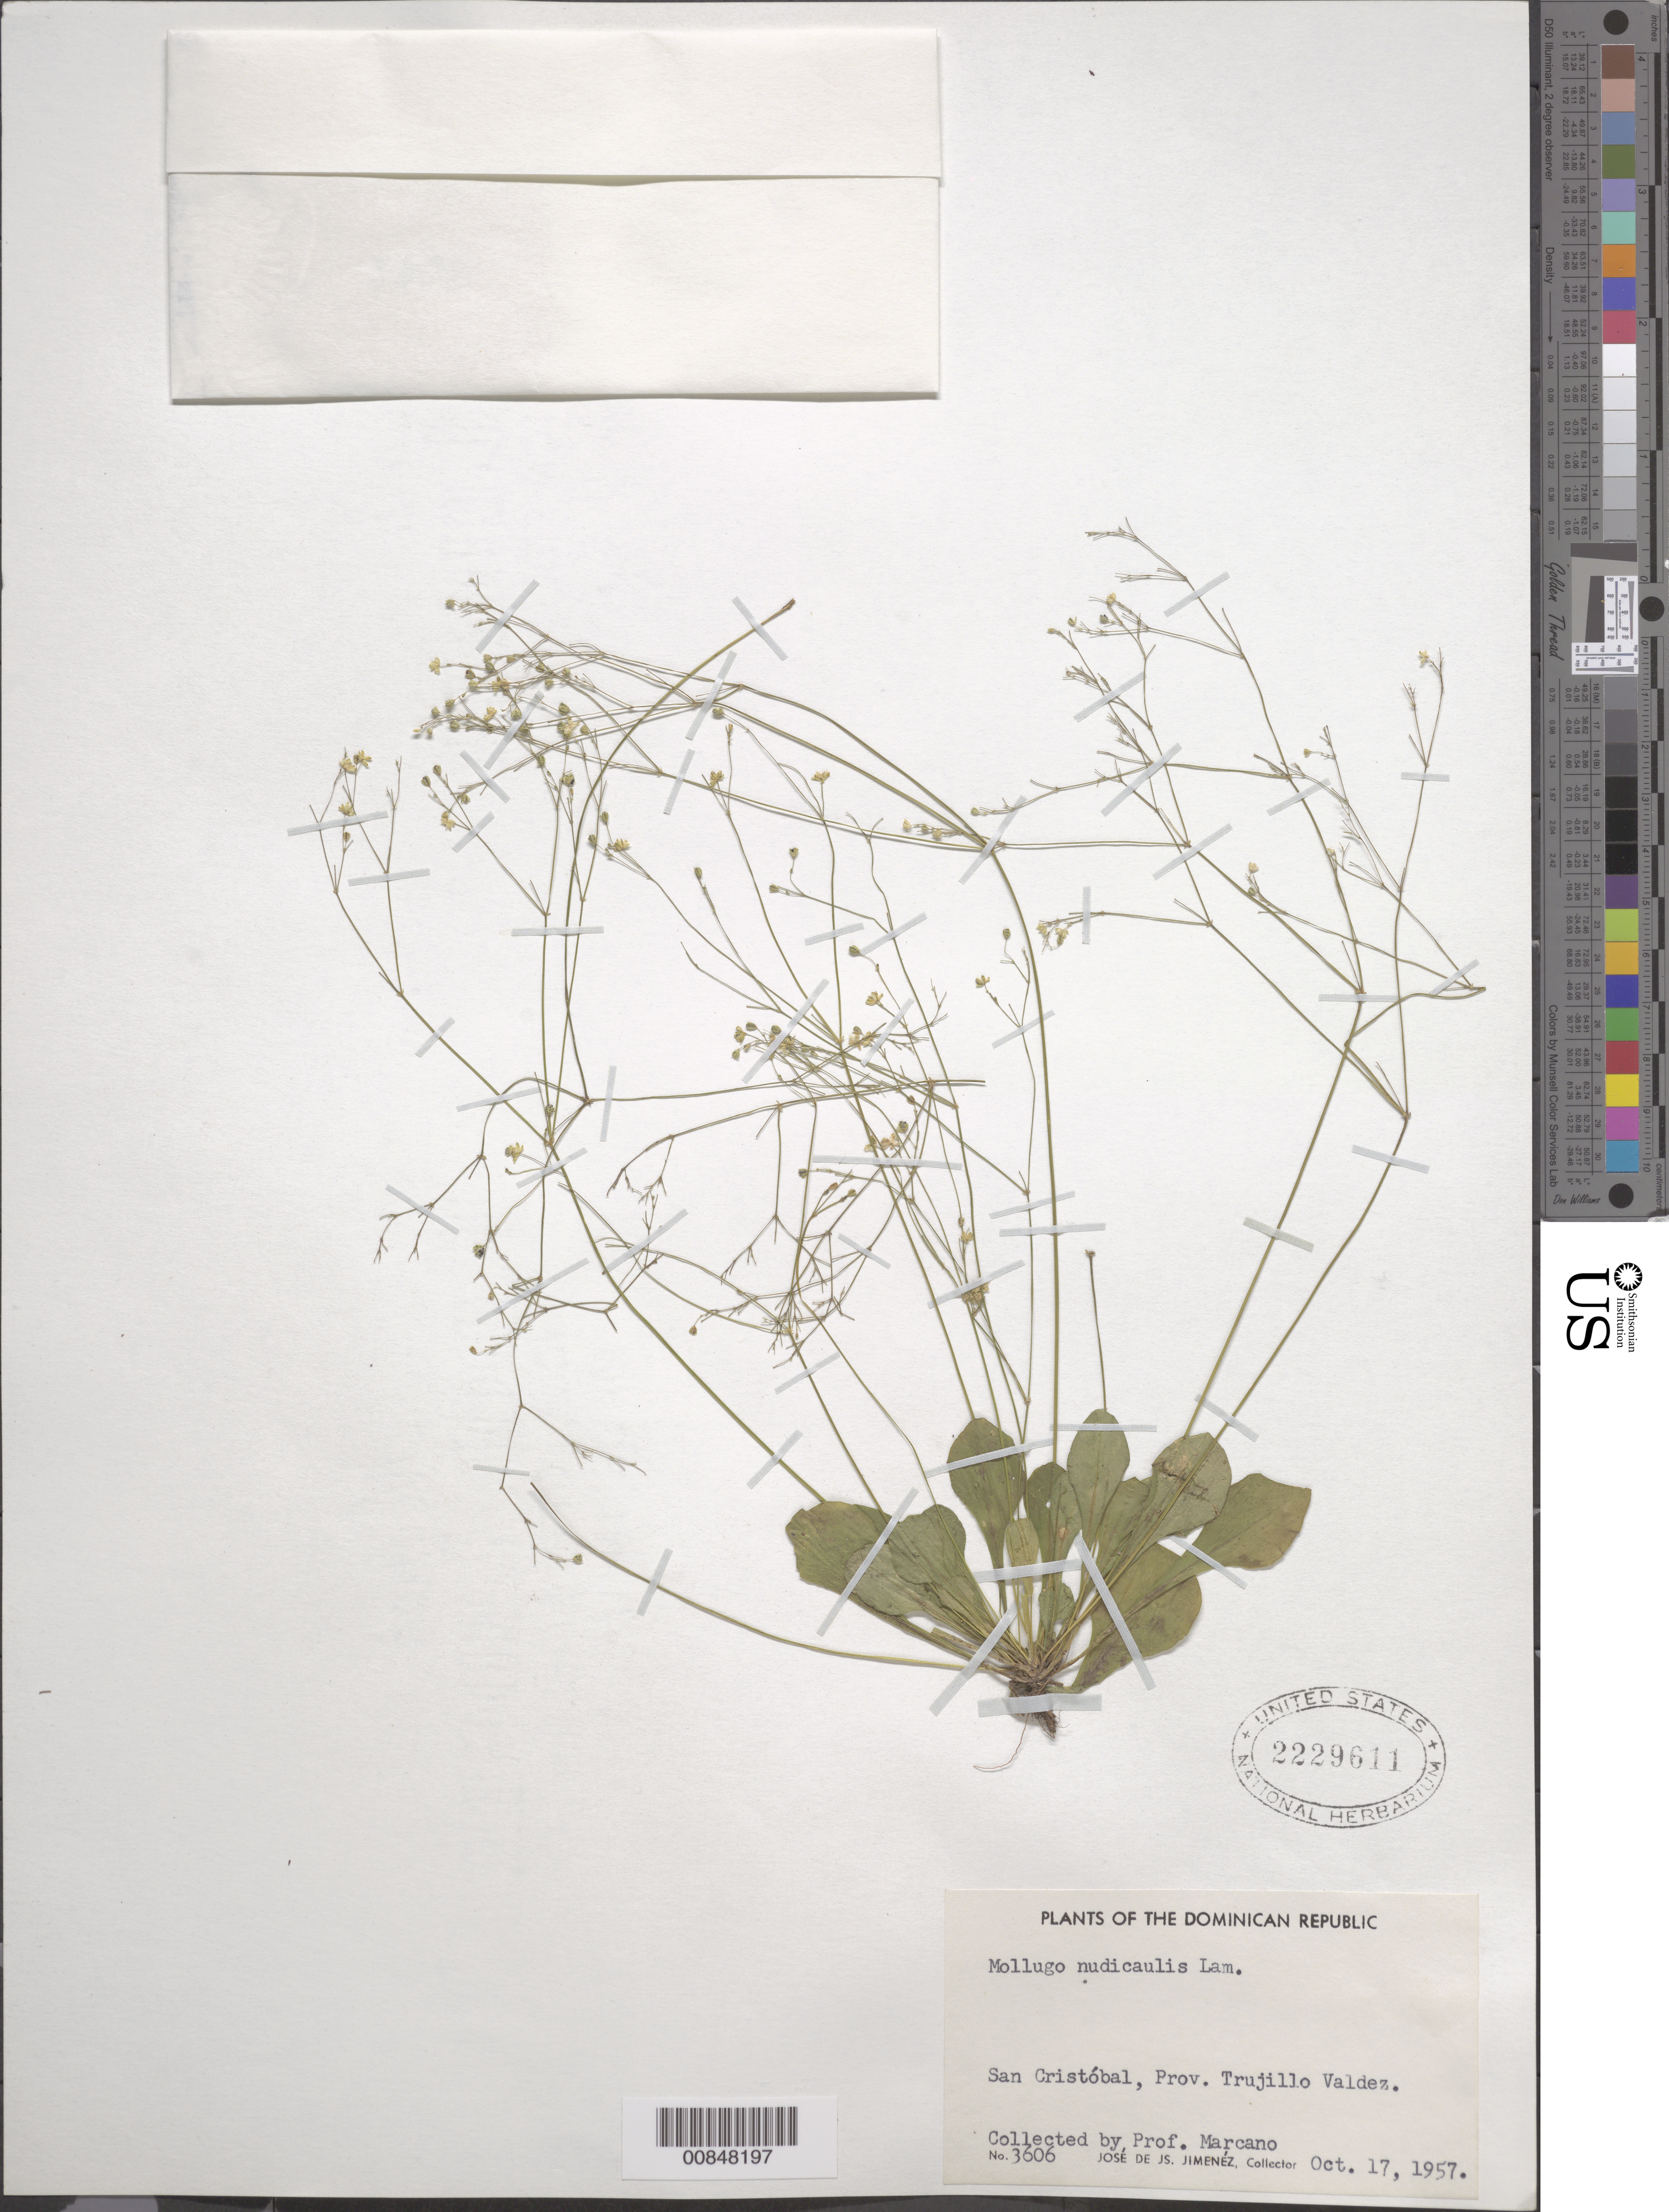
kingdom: Plantae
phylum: Tracheophyta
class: Magnoliopsida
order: Caryophyllales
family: Molluginaceae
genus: Paramollugo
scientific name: Paramollugo spathulata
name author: (Sw.) Sukhor.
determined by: Strong, Mark T., (BOT), Smithsonian Institution - National Museum of Natural History (UNITED STATES)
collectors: J. J. Jiménez Almonte & E. J. Marcano F.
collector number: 3606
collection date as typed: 17 Oct 1957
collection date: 1957-10-17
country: Dominican Republic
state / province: Peravia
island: Hispaniola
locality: San Cristóbal, Prov. Trujillo Valdez (obsolete).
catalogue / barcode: US 2229611